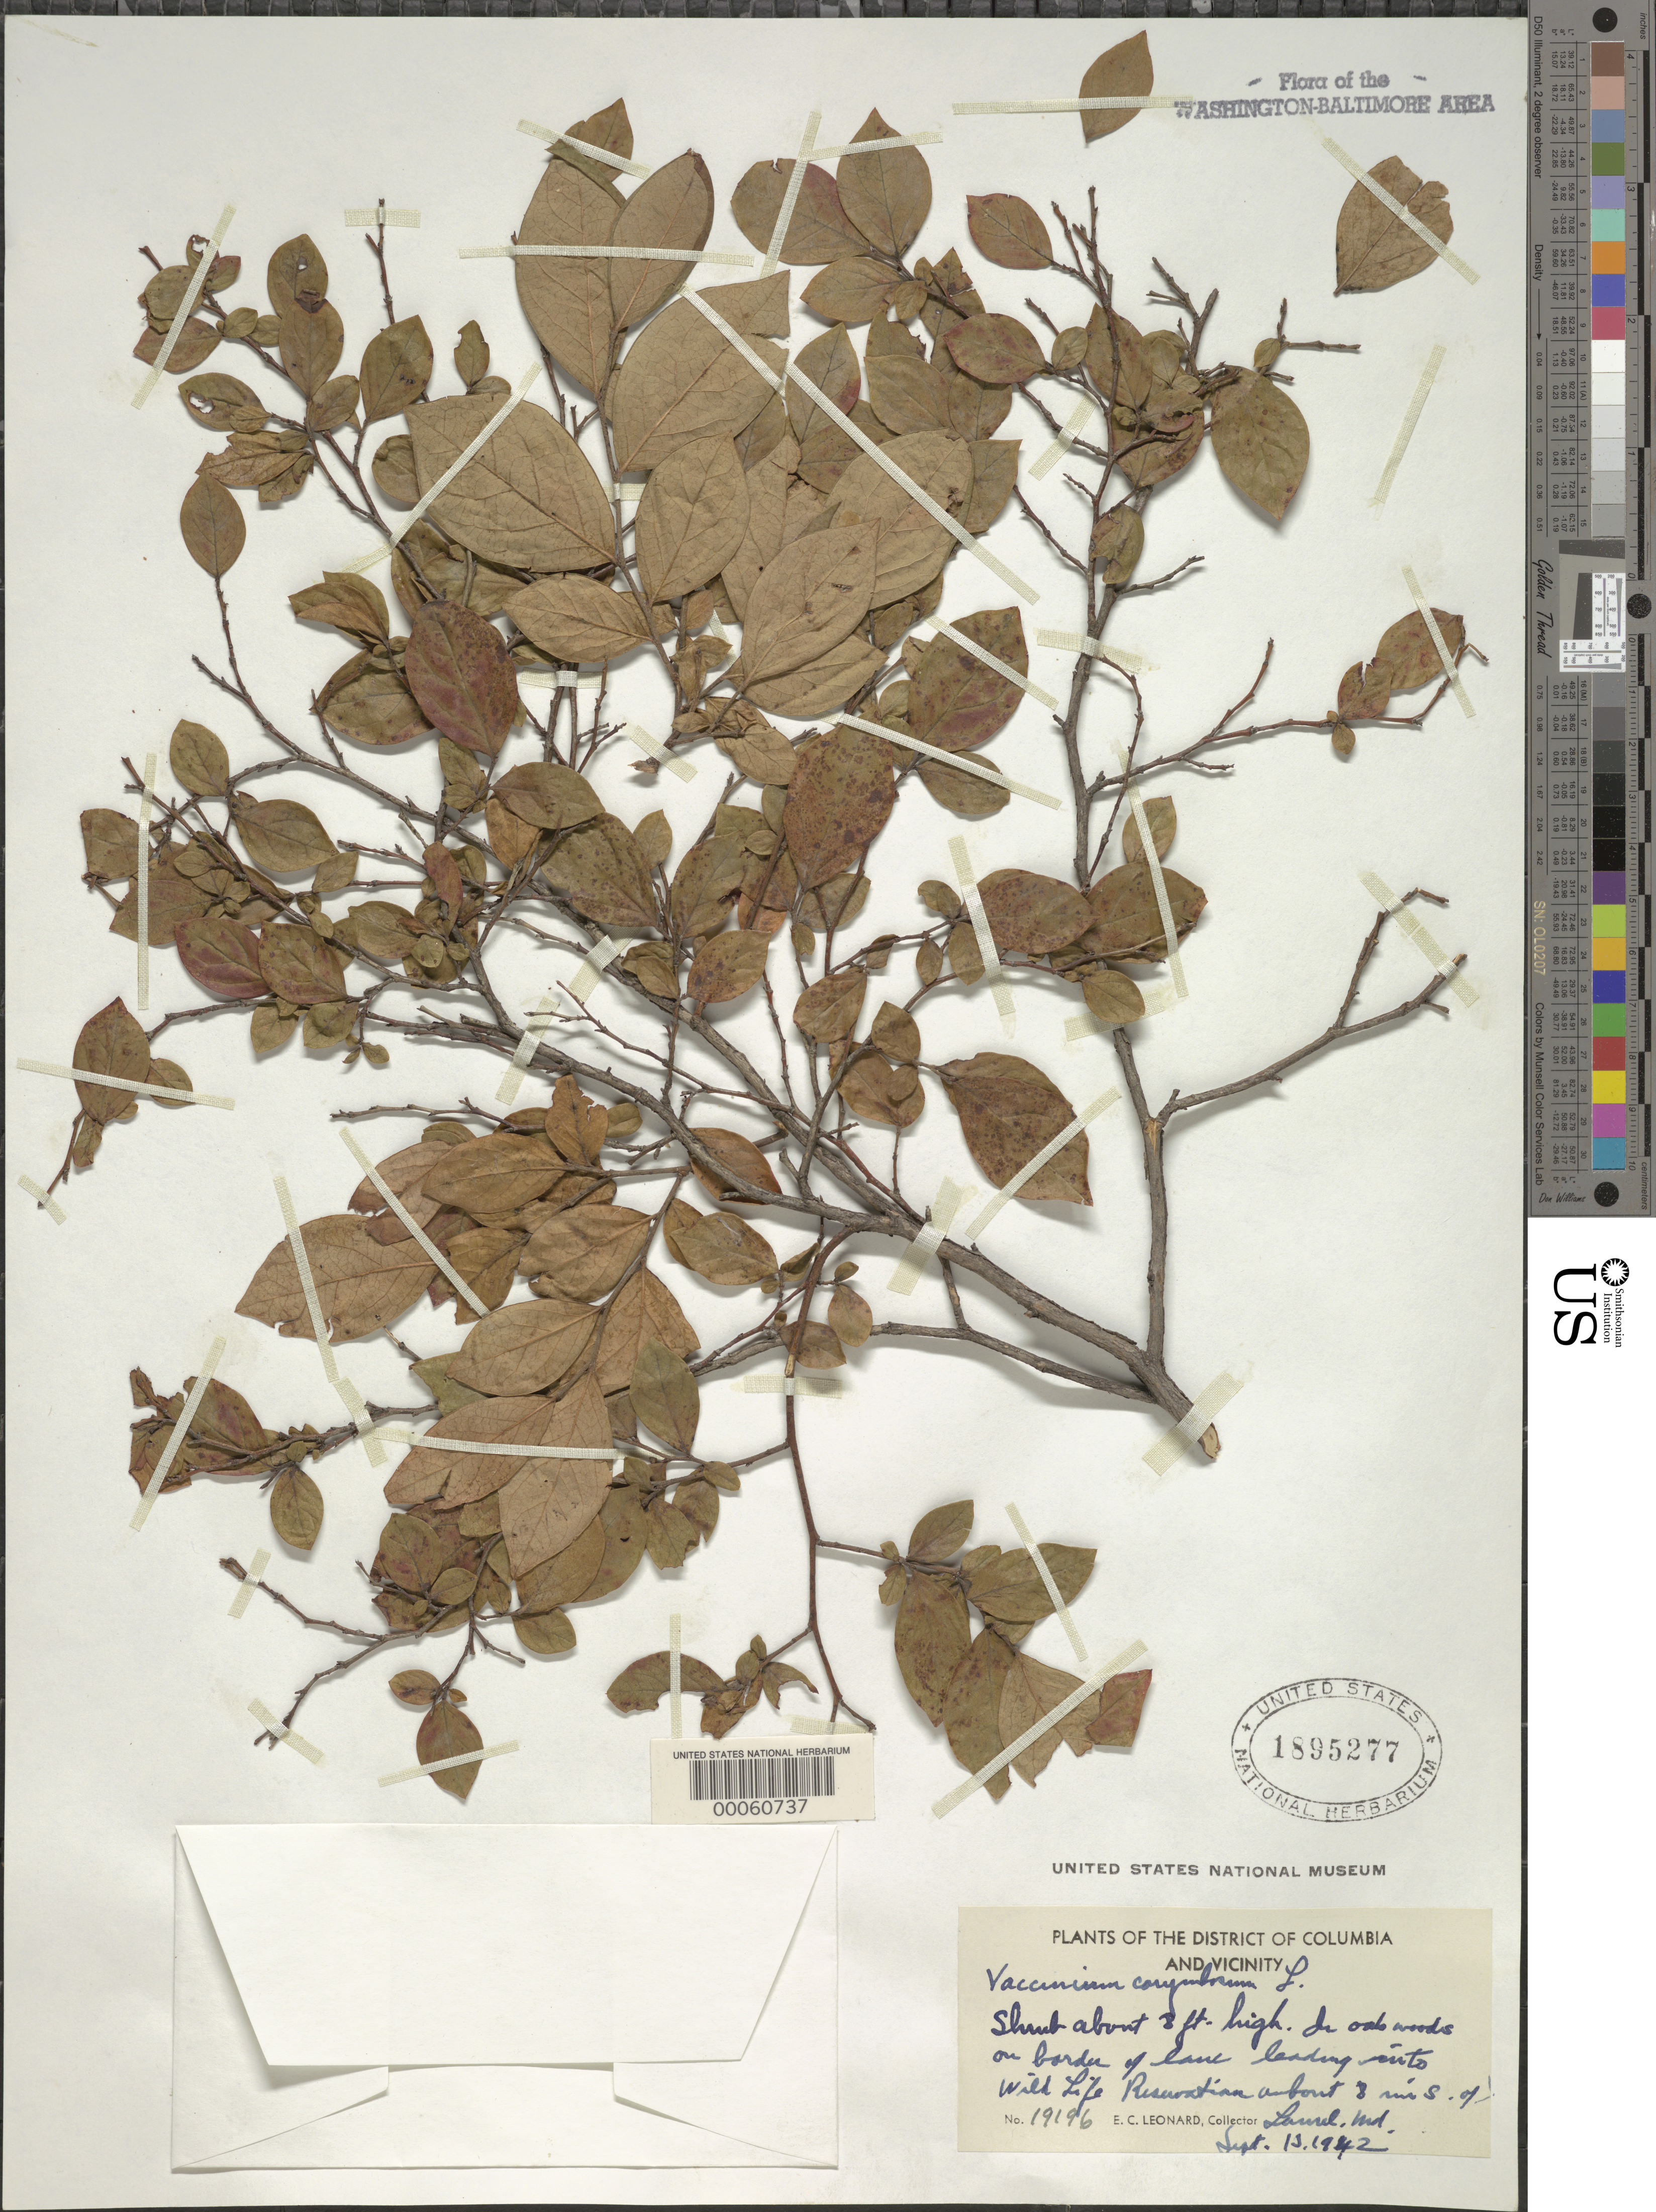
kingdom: Plantae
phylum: Tracheophyta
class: Magnoliopsida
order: Ericales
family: Ericaceae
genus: Vaccinium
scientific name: Vaccinium corymbosum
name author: L.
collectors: E. C. Leonard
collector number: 19196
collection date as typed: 13 Sep 1942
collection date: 1942-09-13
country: United States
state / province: Maryland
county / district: Prince George's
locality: Laurel, Wildlife Reservation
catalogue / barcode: US 1895277